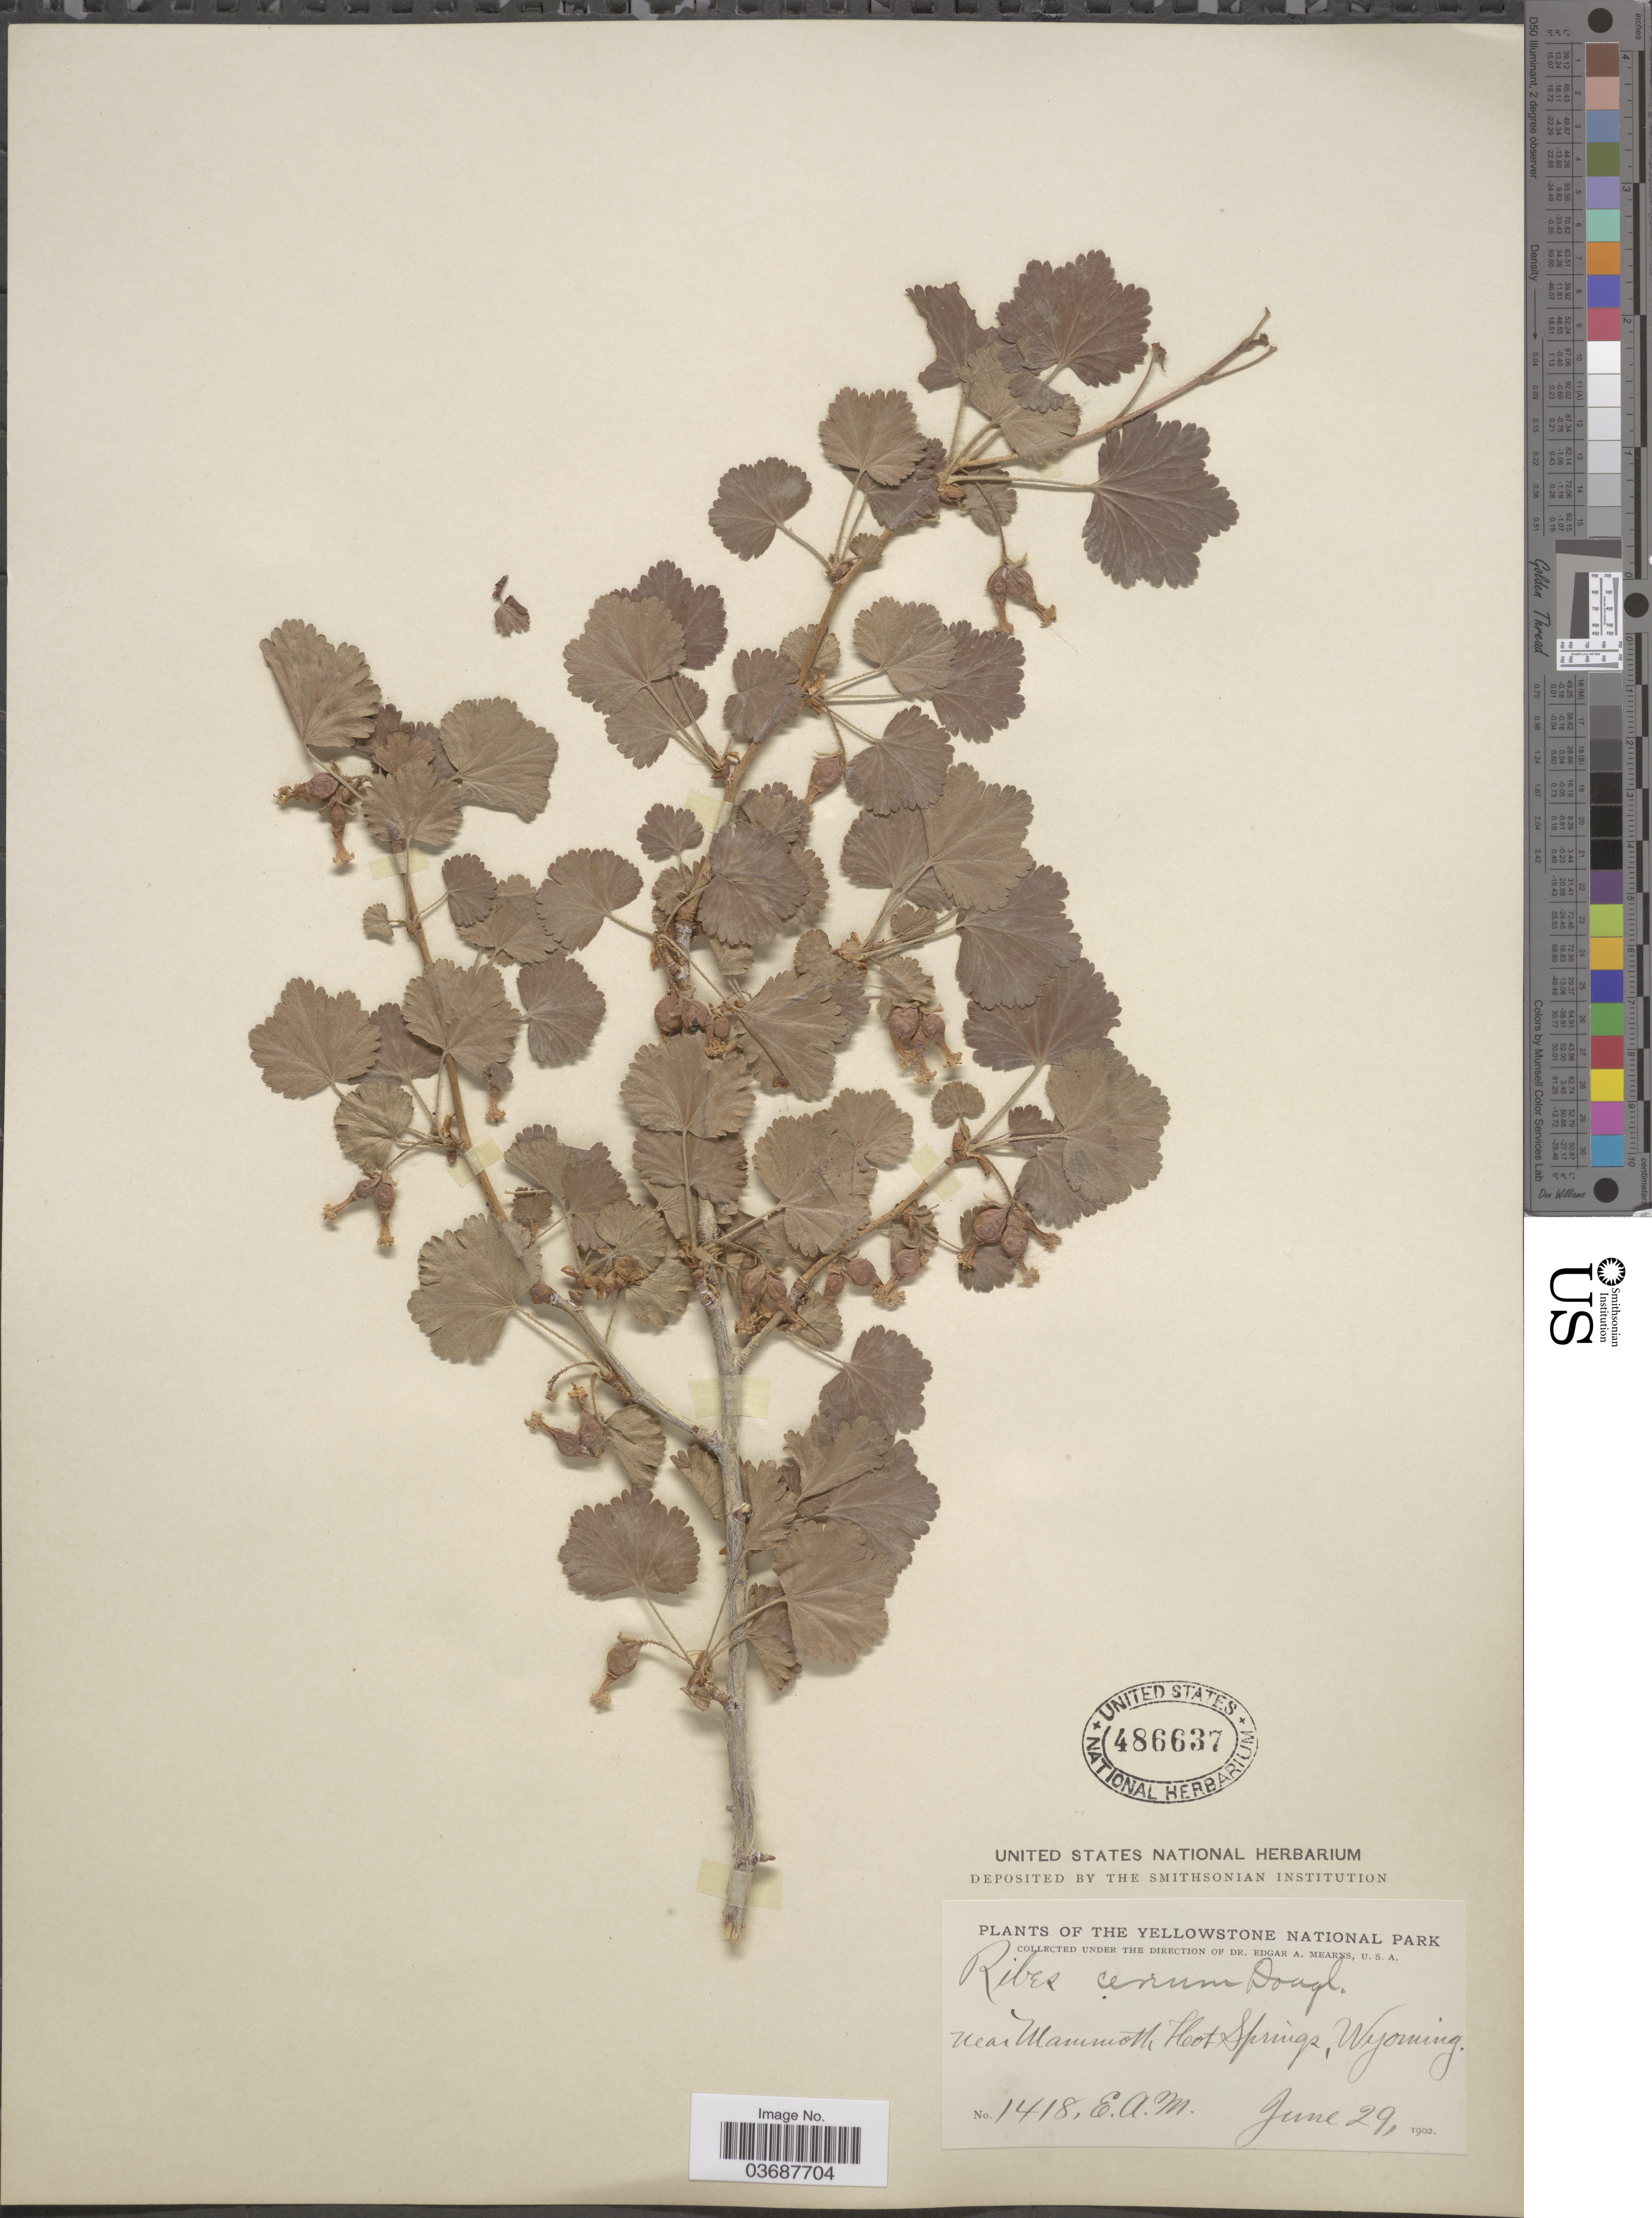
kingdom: Plantae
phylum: Tracheophyta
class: Magnoliopsida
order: Saxifragales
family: Grossulariaceae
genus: Ribes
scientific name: Ribes inebrians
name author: Lindl.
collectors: E. A. Mearns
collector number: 1418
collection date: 1902-06-29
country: United States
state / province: Wyoming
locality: The Yellowstone National Park. Near Mammoth Hot Springs.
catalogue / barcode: US 486637